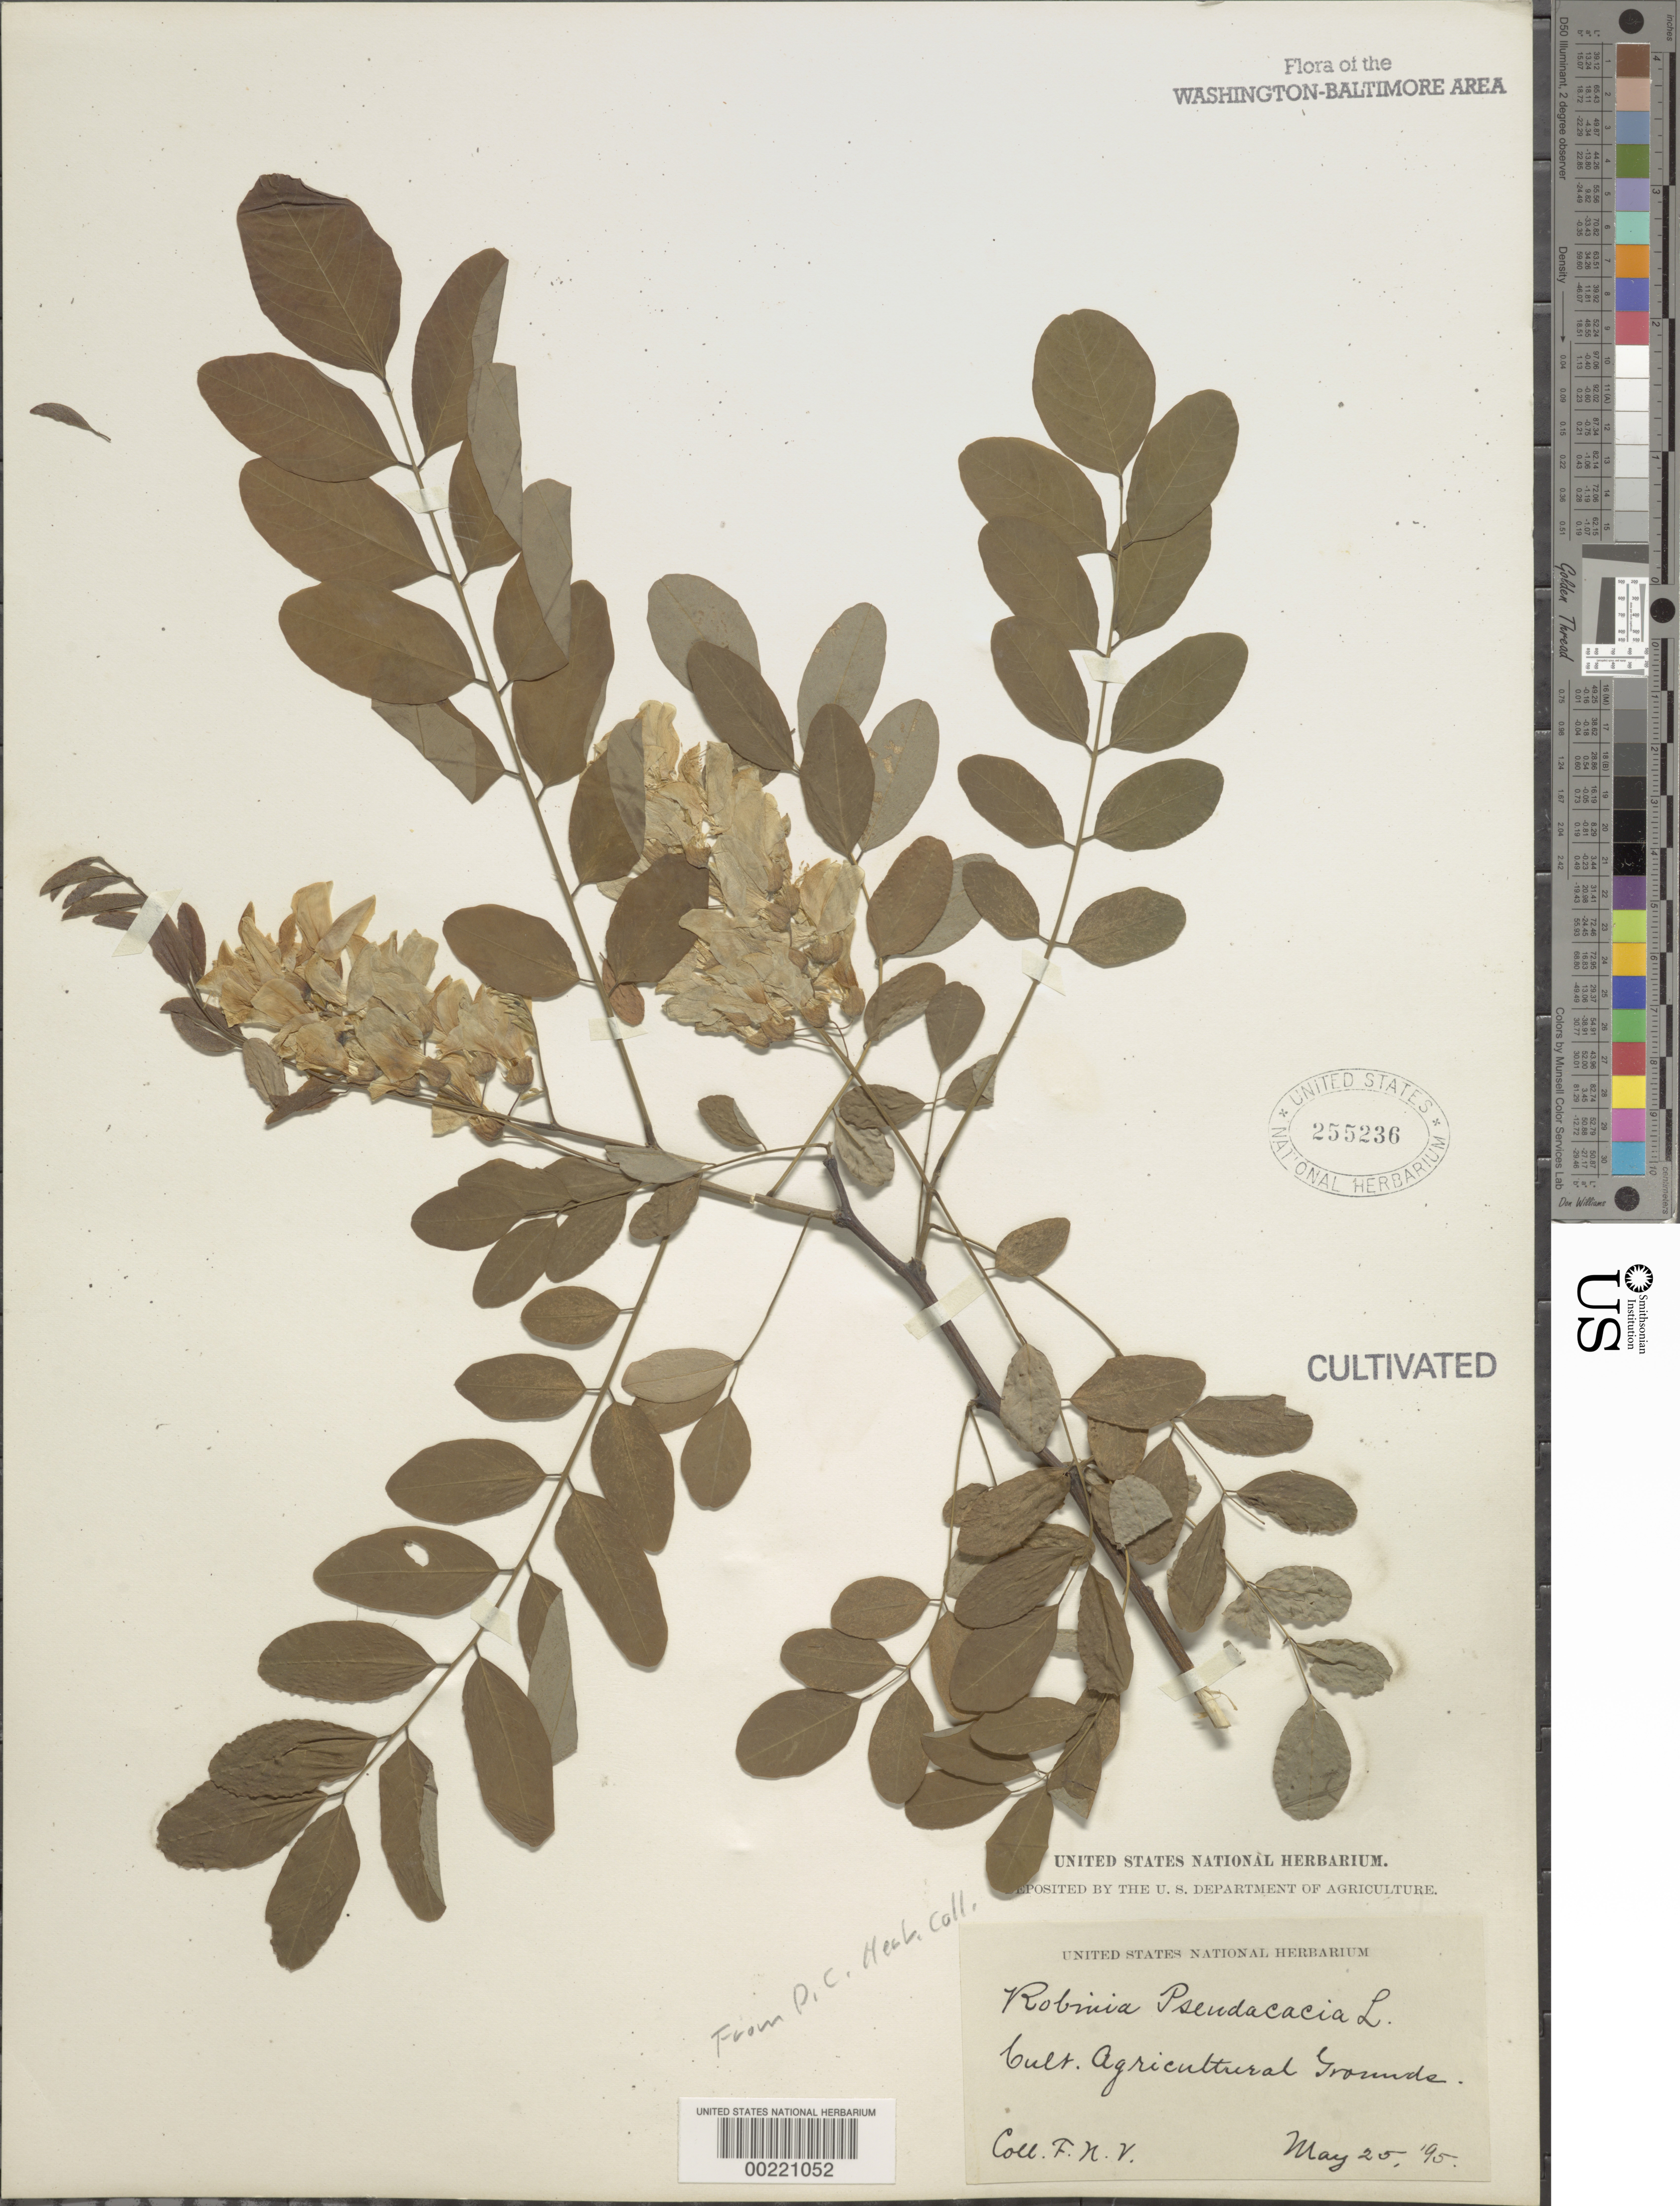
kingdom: Plantae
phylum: Tracheophyta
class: Magnoliopsida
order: Fabales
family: Fabaceae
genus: Robinia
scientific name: Robinia pseudoacacia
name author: L.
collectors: F. V--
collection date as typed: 25 May 1895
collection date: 1895-05-25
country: United States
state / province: District of Columbia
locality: Department of Agriculture grounds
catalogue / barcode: US 255236